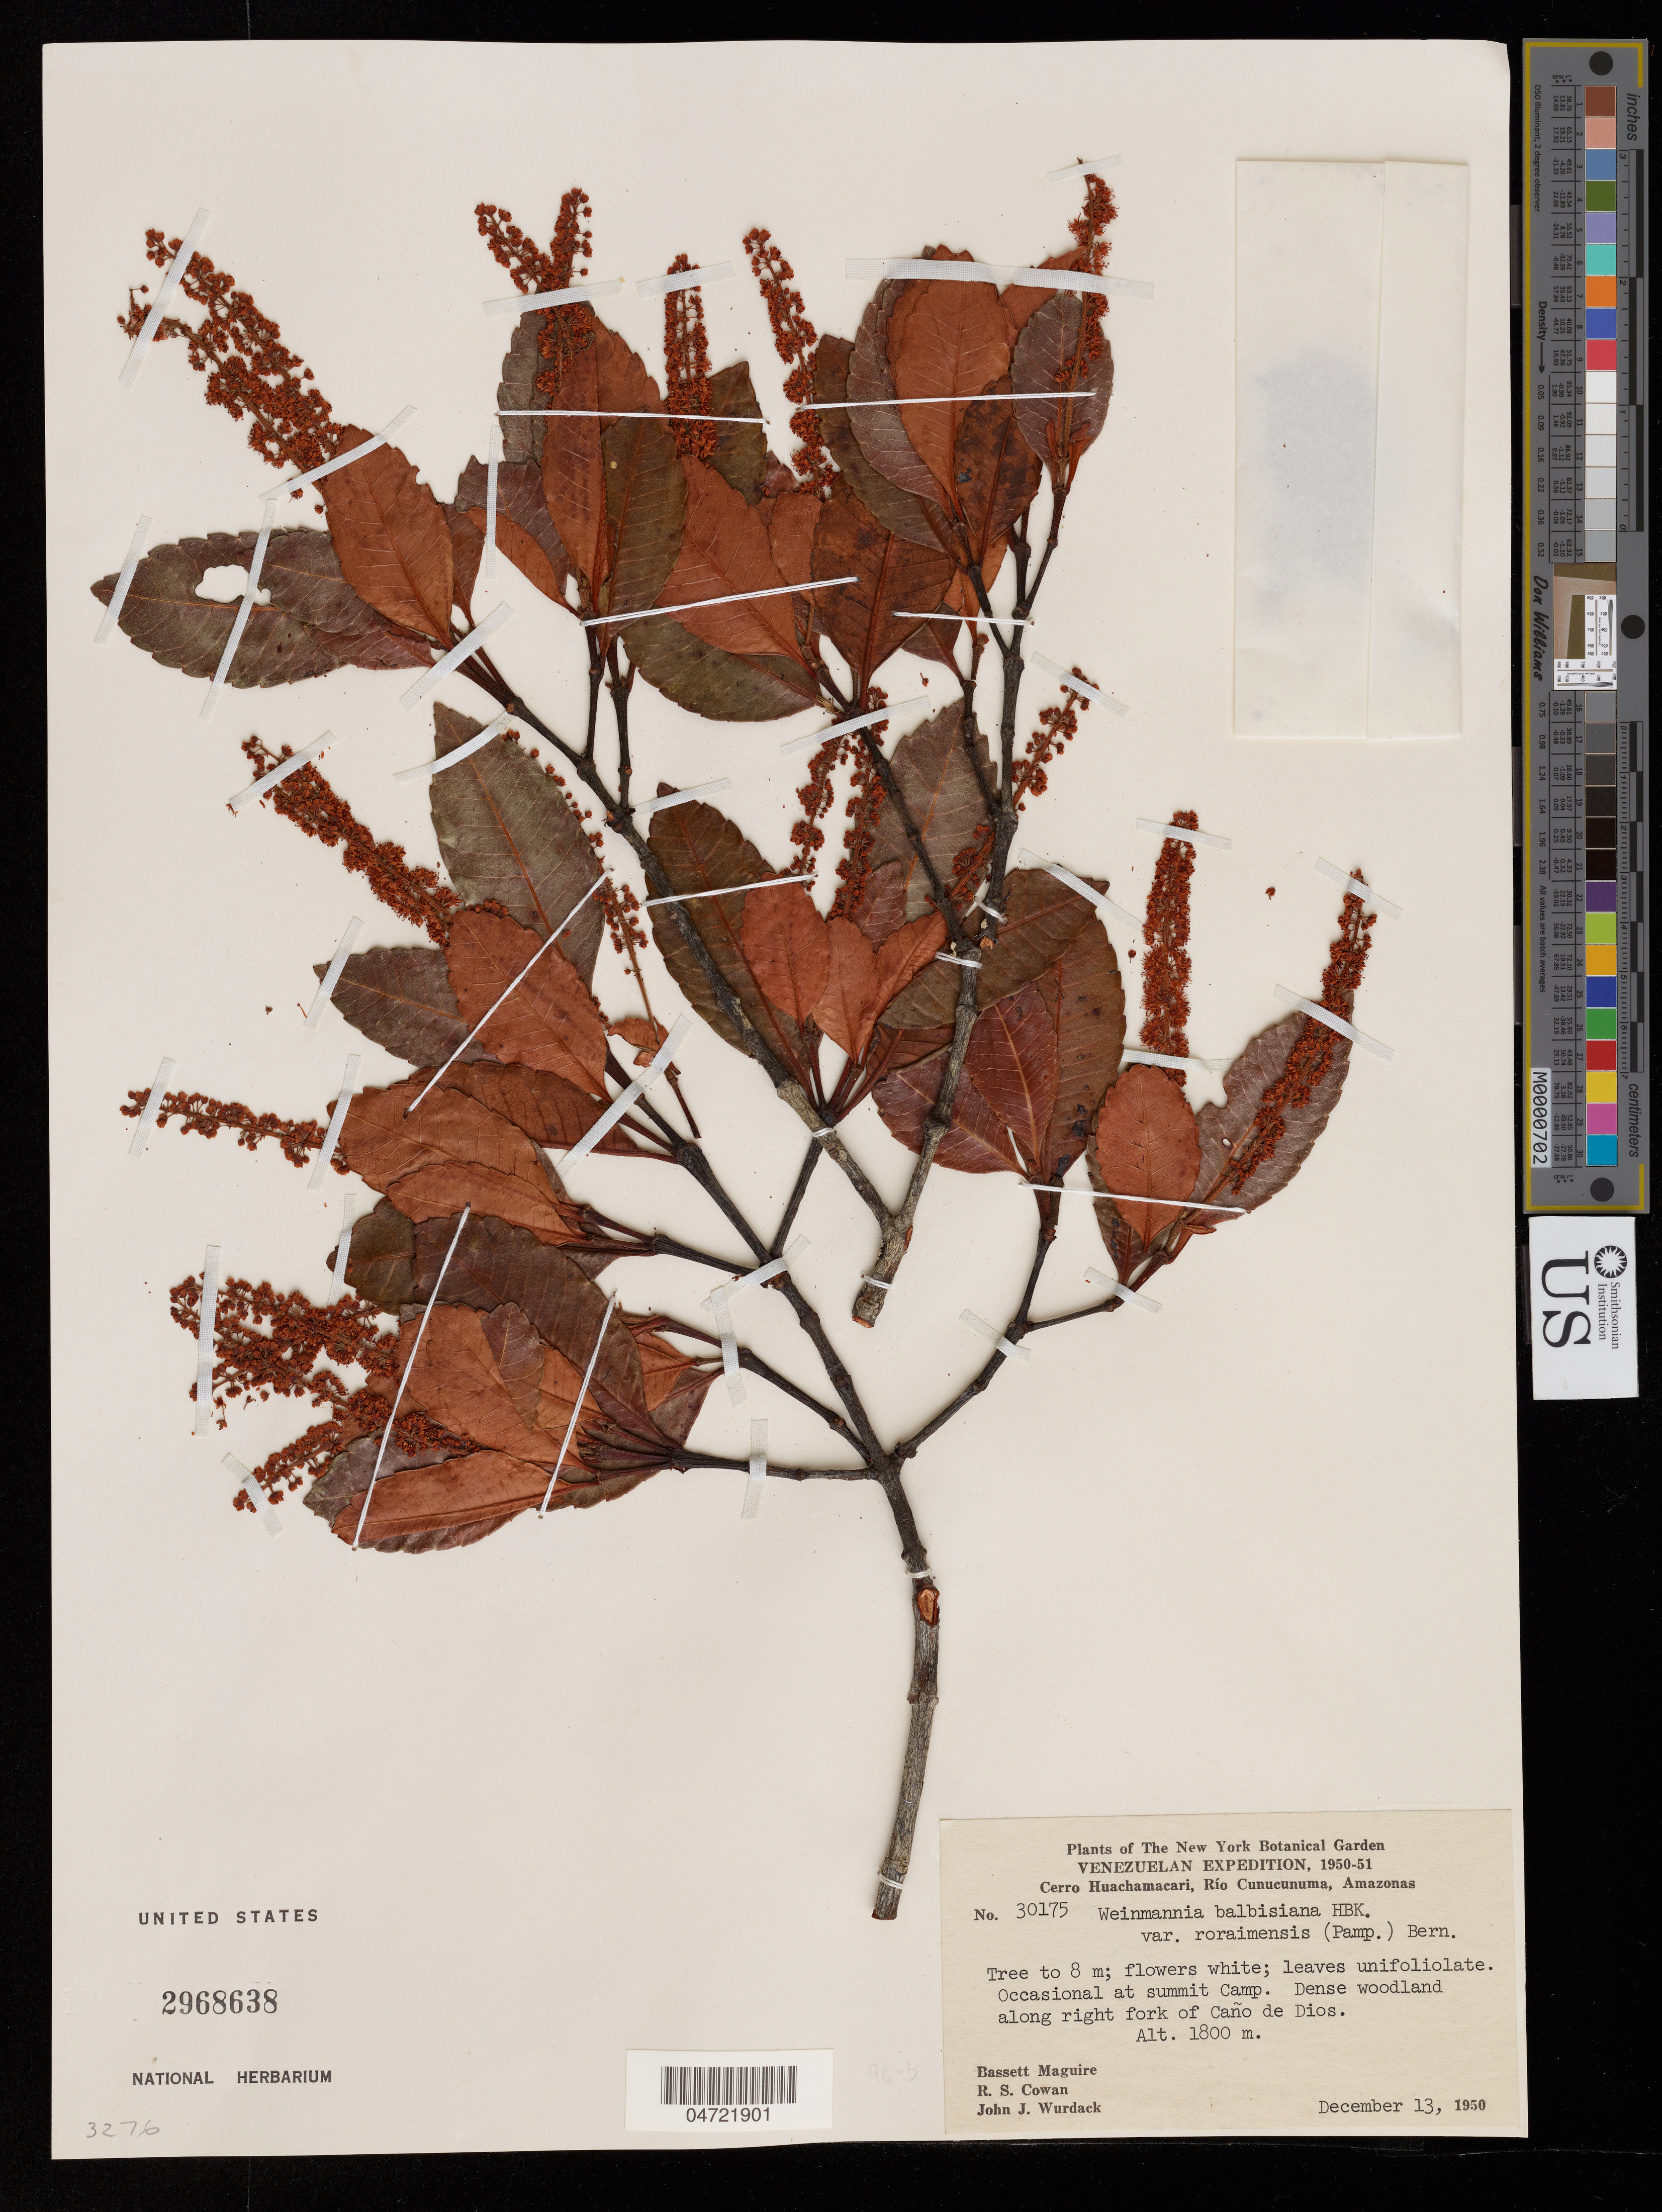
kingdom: Plantae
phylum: Tracheophyta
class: Magnoliopsida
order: Oxalidales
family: Cunoniaceae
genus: Weinmannia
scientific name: Weinmannia balbisiana var. roraimensis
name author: (Pamp.) Bernardi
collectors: B. Maguire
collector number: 30175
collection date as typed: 13 Dec 1950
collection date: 1950-12-13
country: Venezuela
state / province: Amazonas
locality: Cerro Huachamacari, Cunucunuma, Cano de Dios.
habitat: Dense woodland along right fork of Cano de Dios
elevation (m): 1800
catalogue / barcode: US 2968638